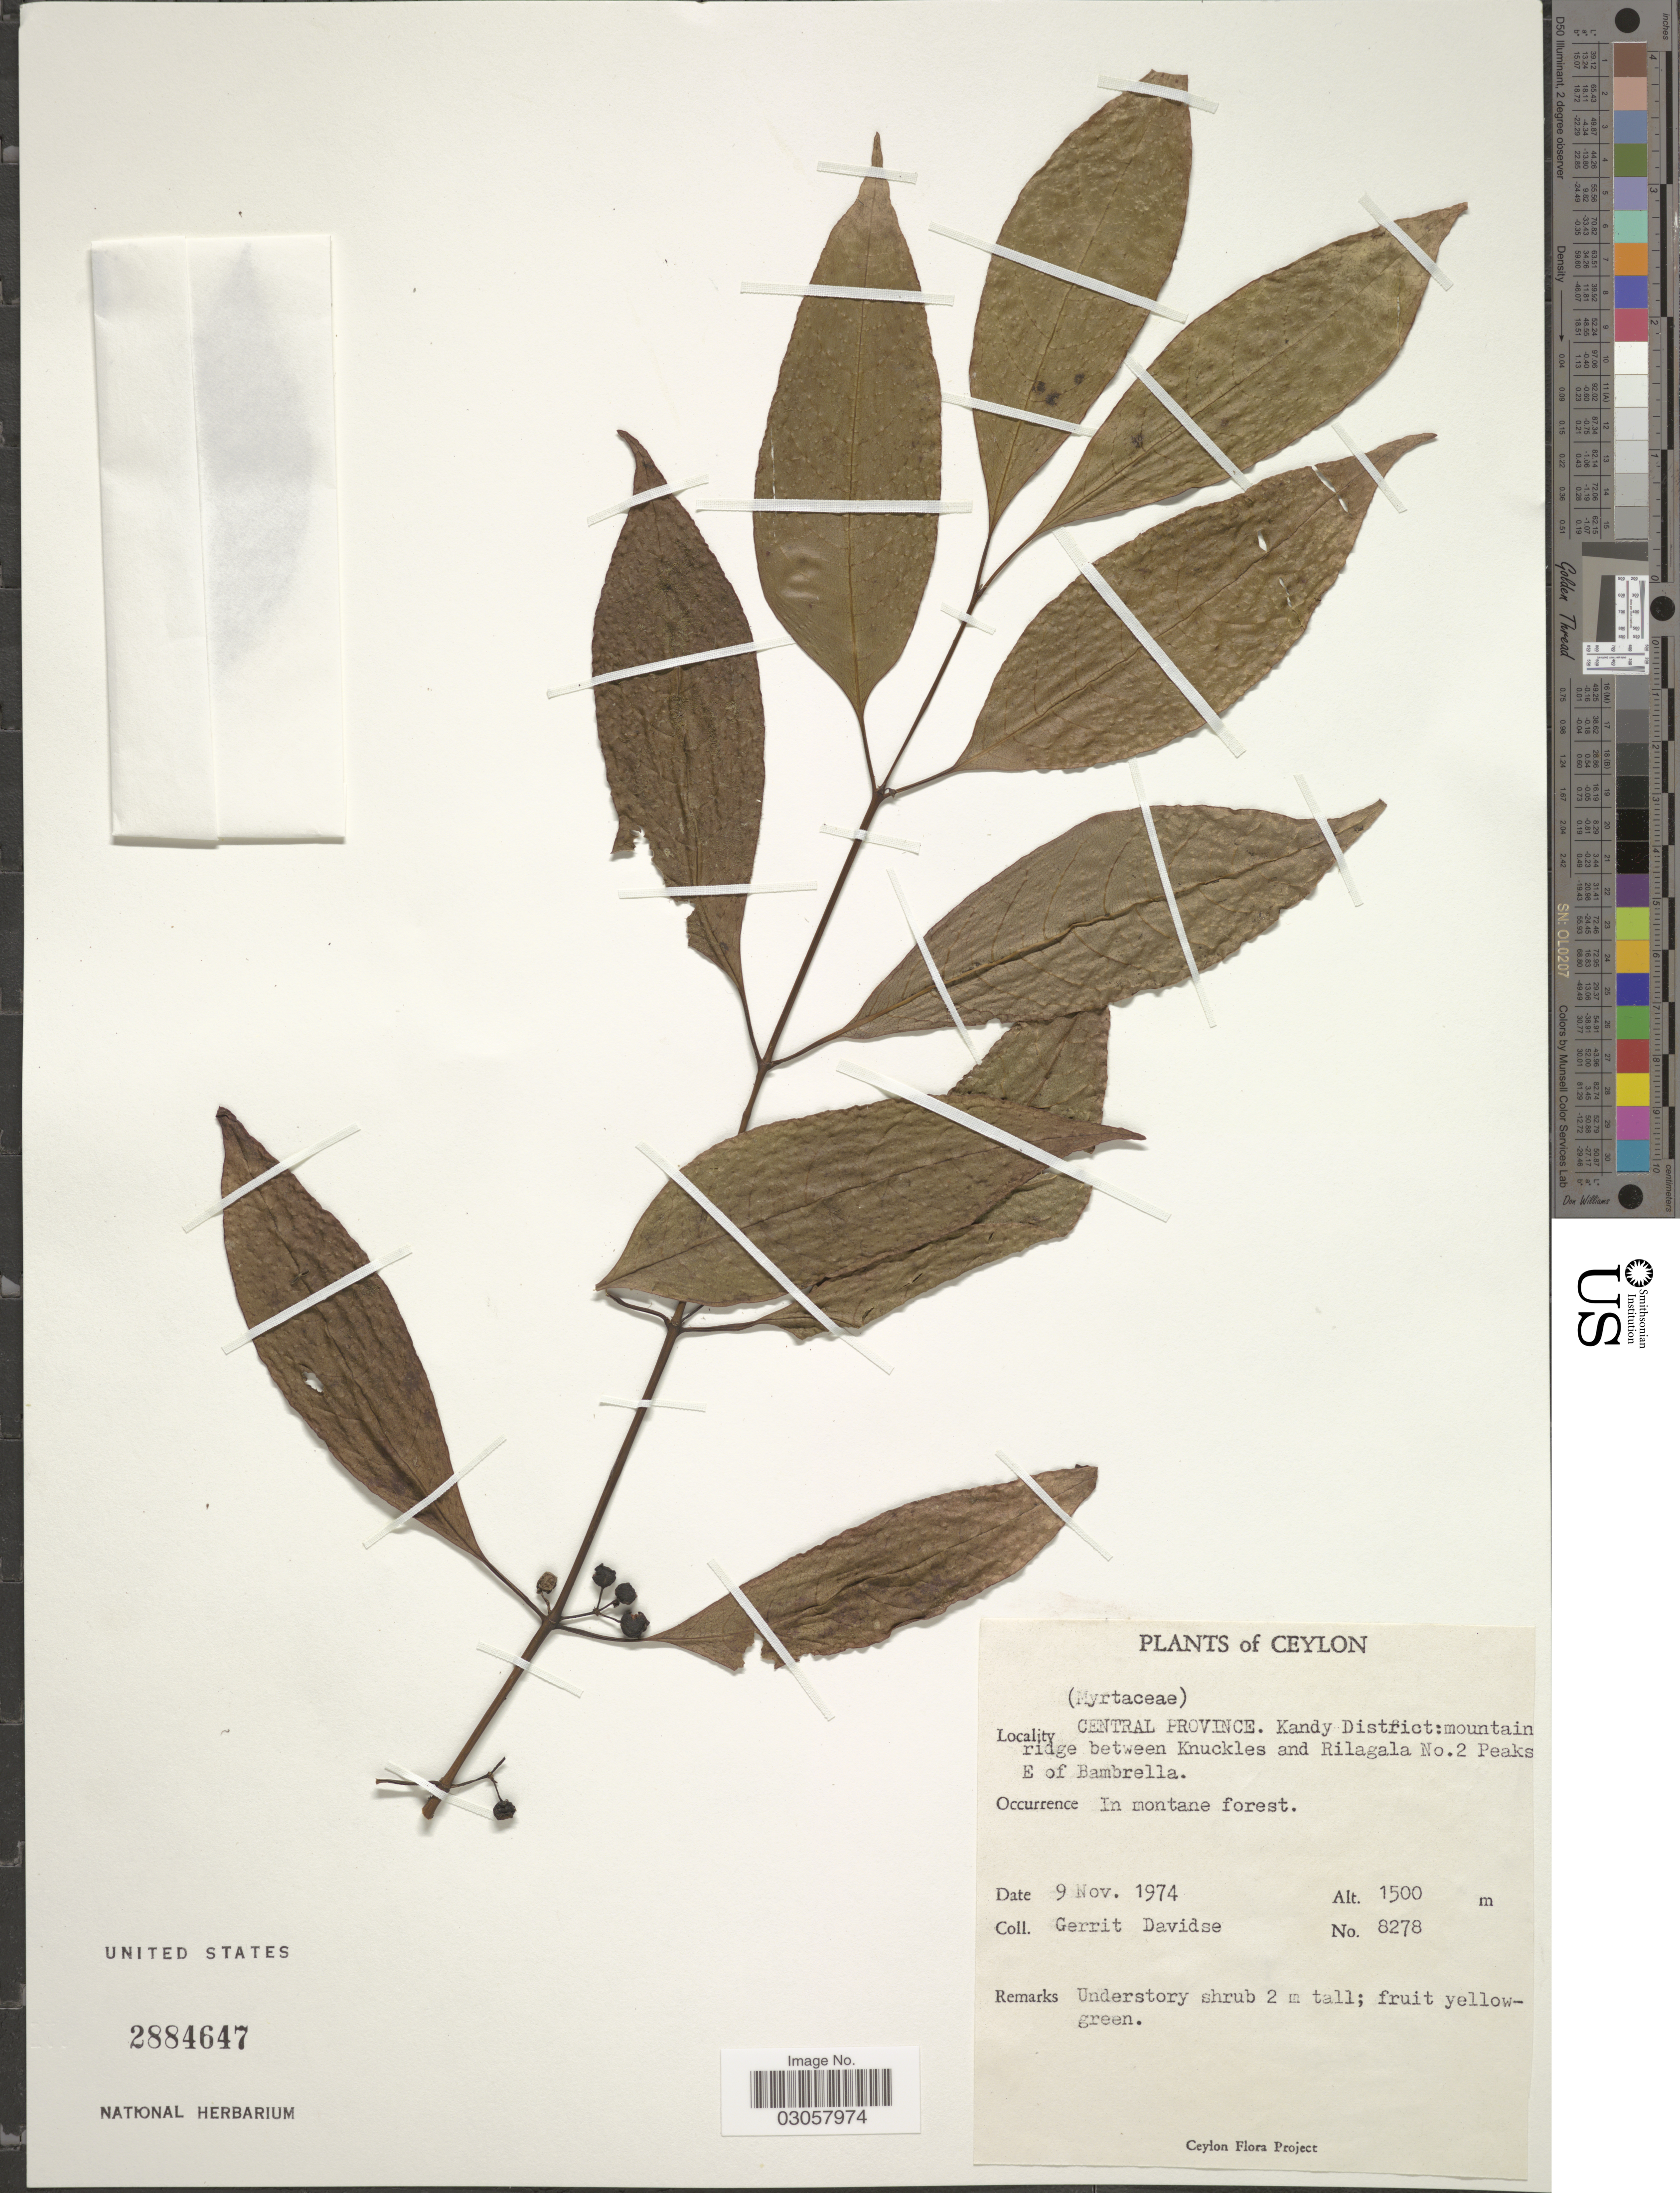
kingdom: Plantae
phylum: Tracheophyta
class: Magnoliopsida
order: Gentianales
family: Rubiaceae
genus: Urophyllum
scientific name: Urophyllum ceylanicum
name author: (Wight) Thwaites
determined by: Ridsdale, C. E.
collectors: G. Davidse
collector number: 8278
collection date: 1974-11-09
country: Sri Lanka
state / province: Central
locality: Ceylon. Kandy District: mountain ridge between Knuckles and Rilagala No. 2 Peaks E of Bambrella.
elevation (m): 1500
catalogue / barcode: US 2884647